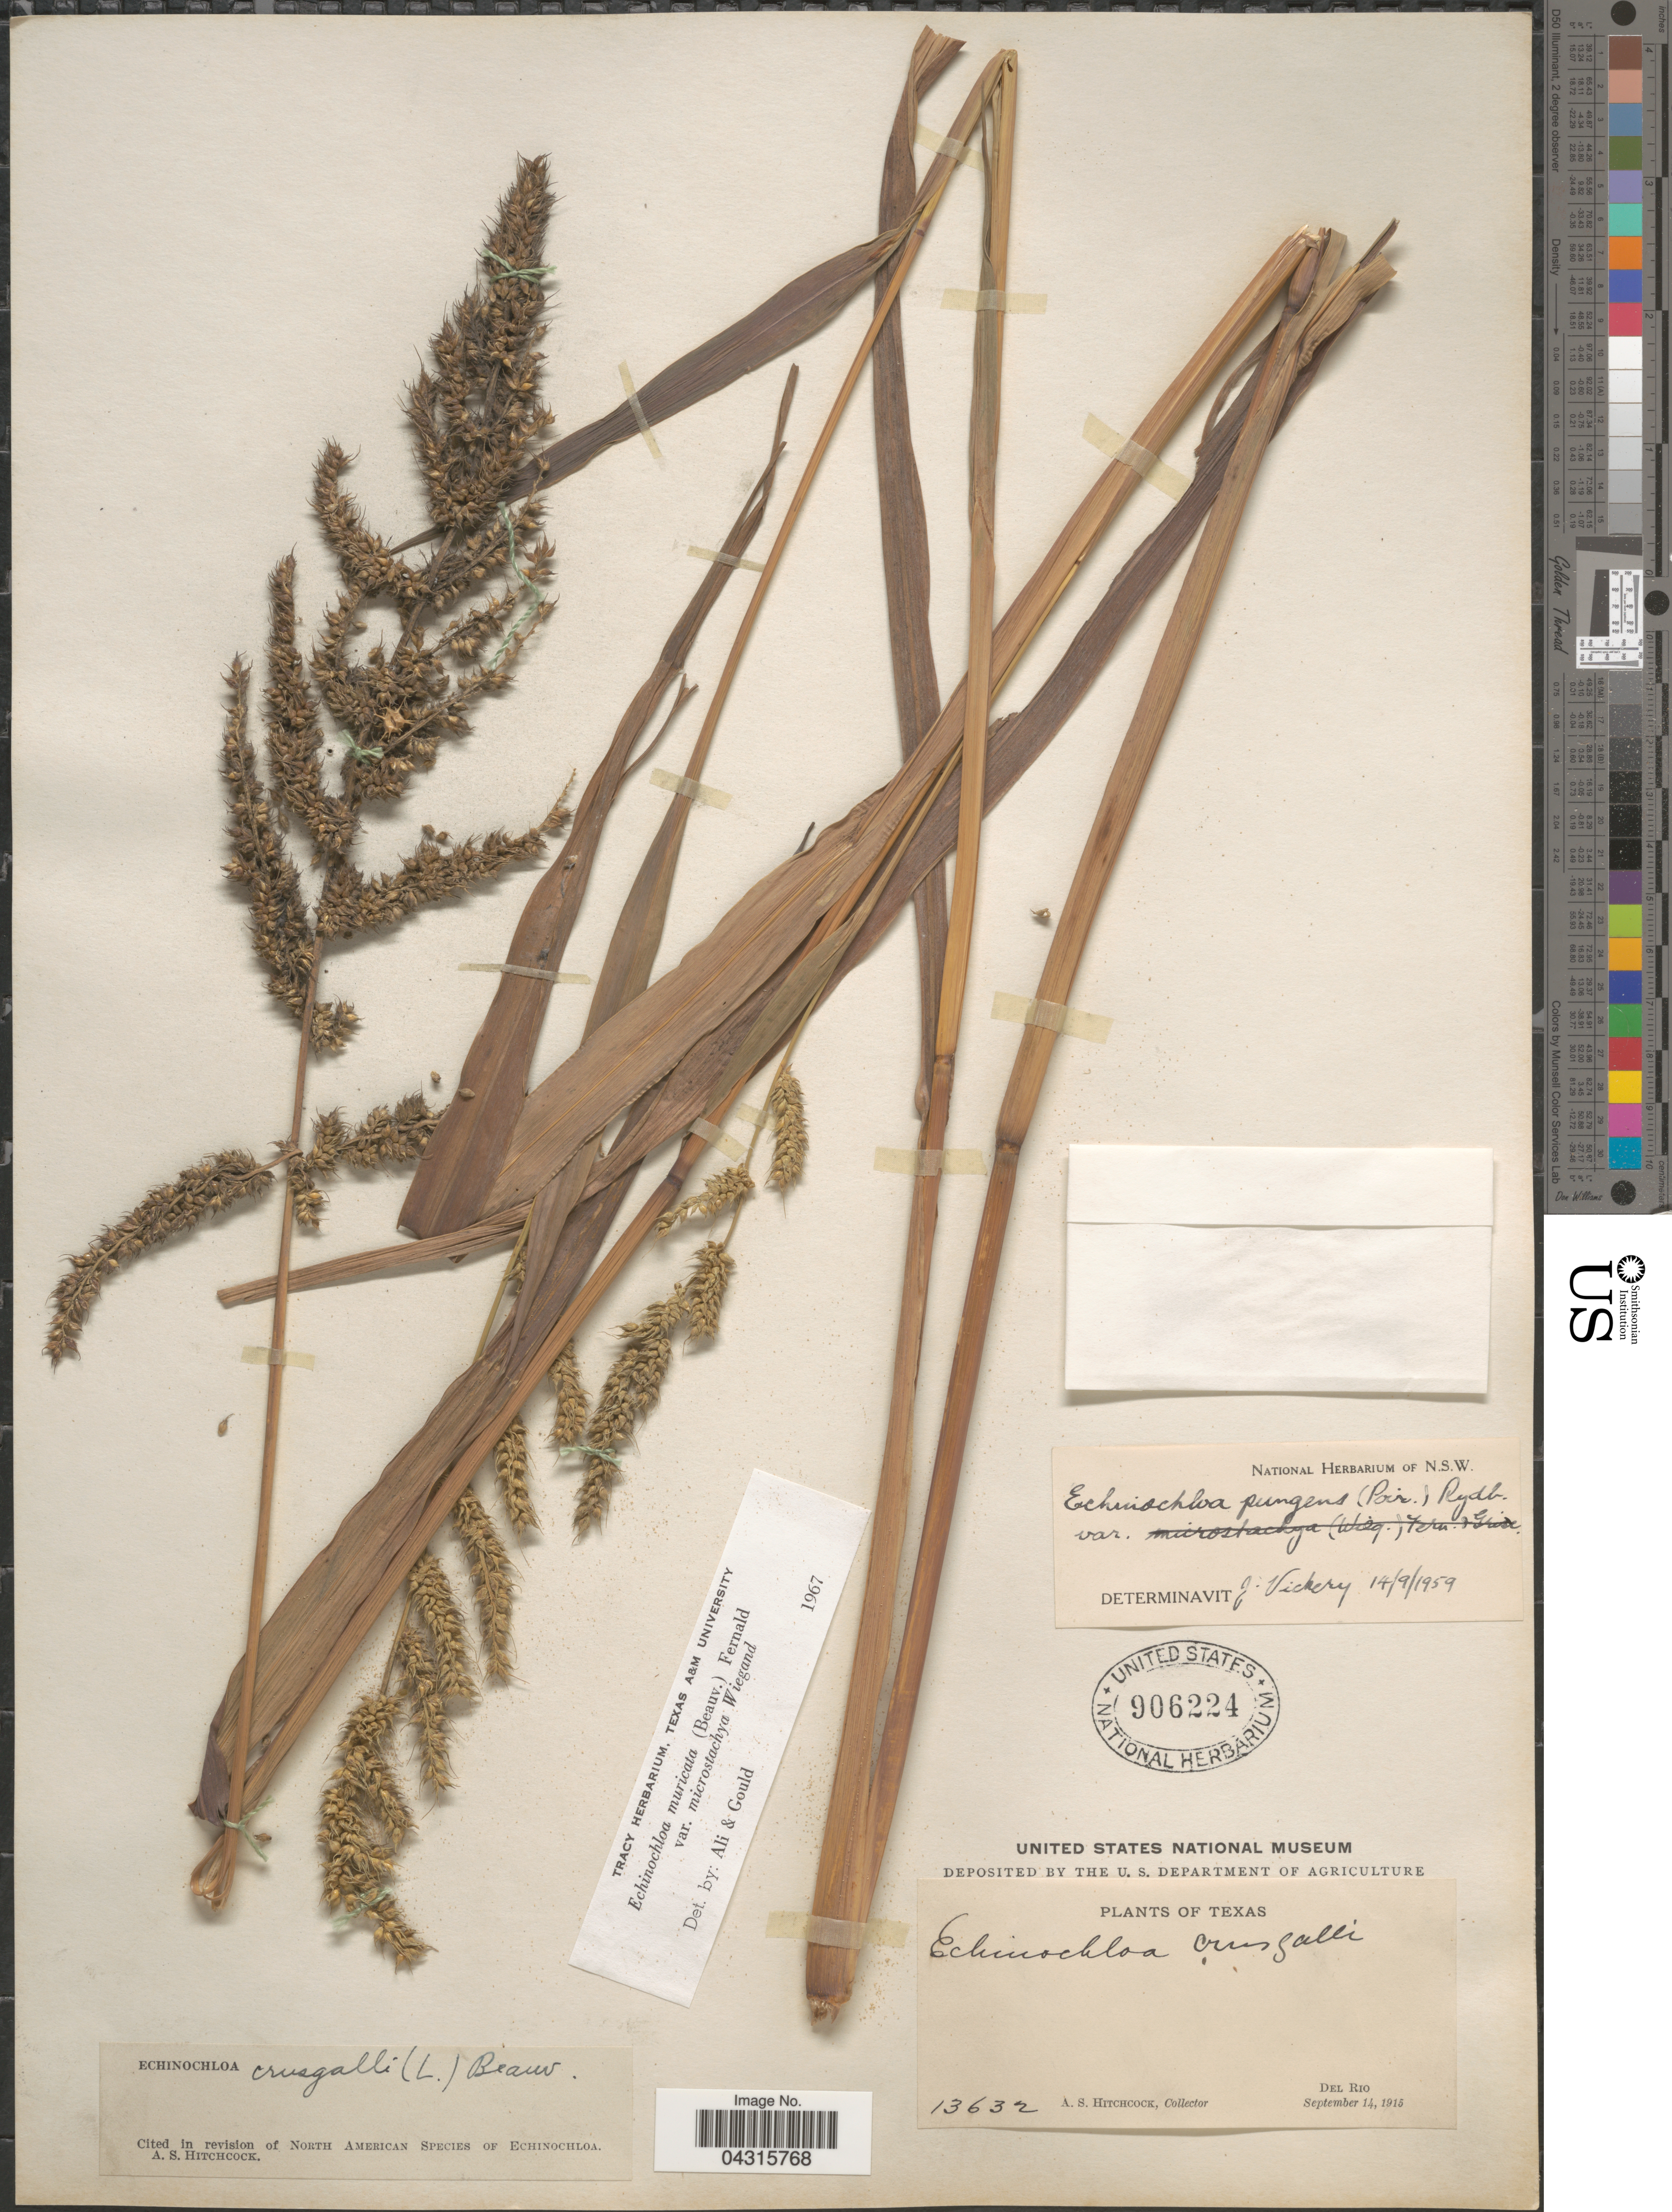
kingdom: Plantae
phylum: Tracheophyta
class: Liliopsida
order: Poales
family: Poaceae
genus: Echinochloa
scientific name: Echinochloa muricata var. microstachya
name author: Wiegand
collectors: A. S. Hitchcock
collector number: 13632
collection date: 1915-09-14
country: United States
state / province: Texas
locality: Del Rio.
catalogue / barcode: US 906224